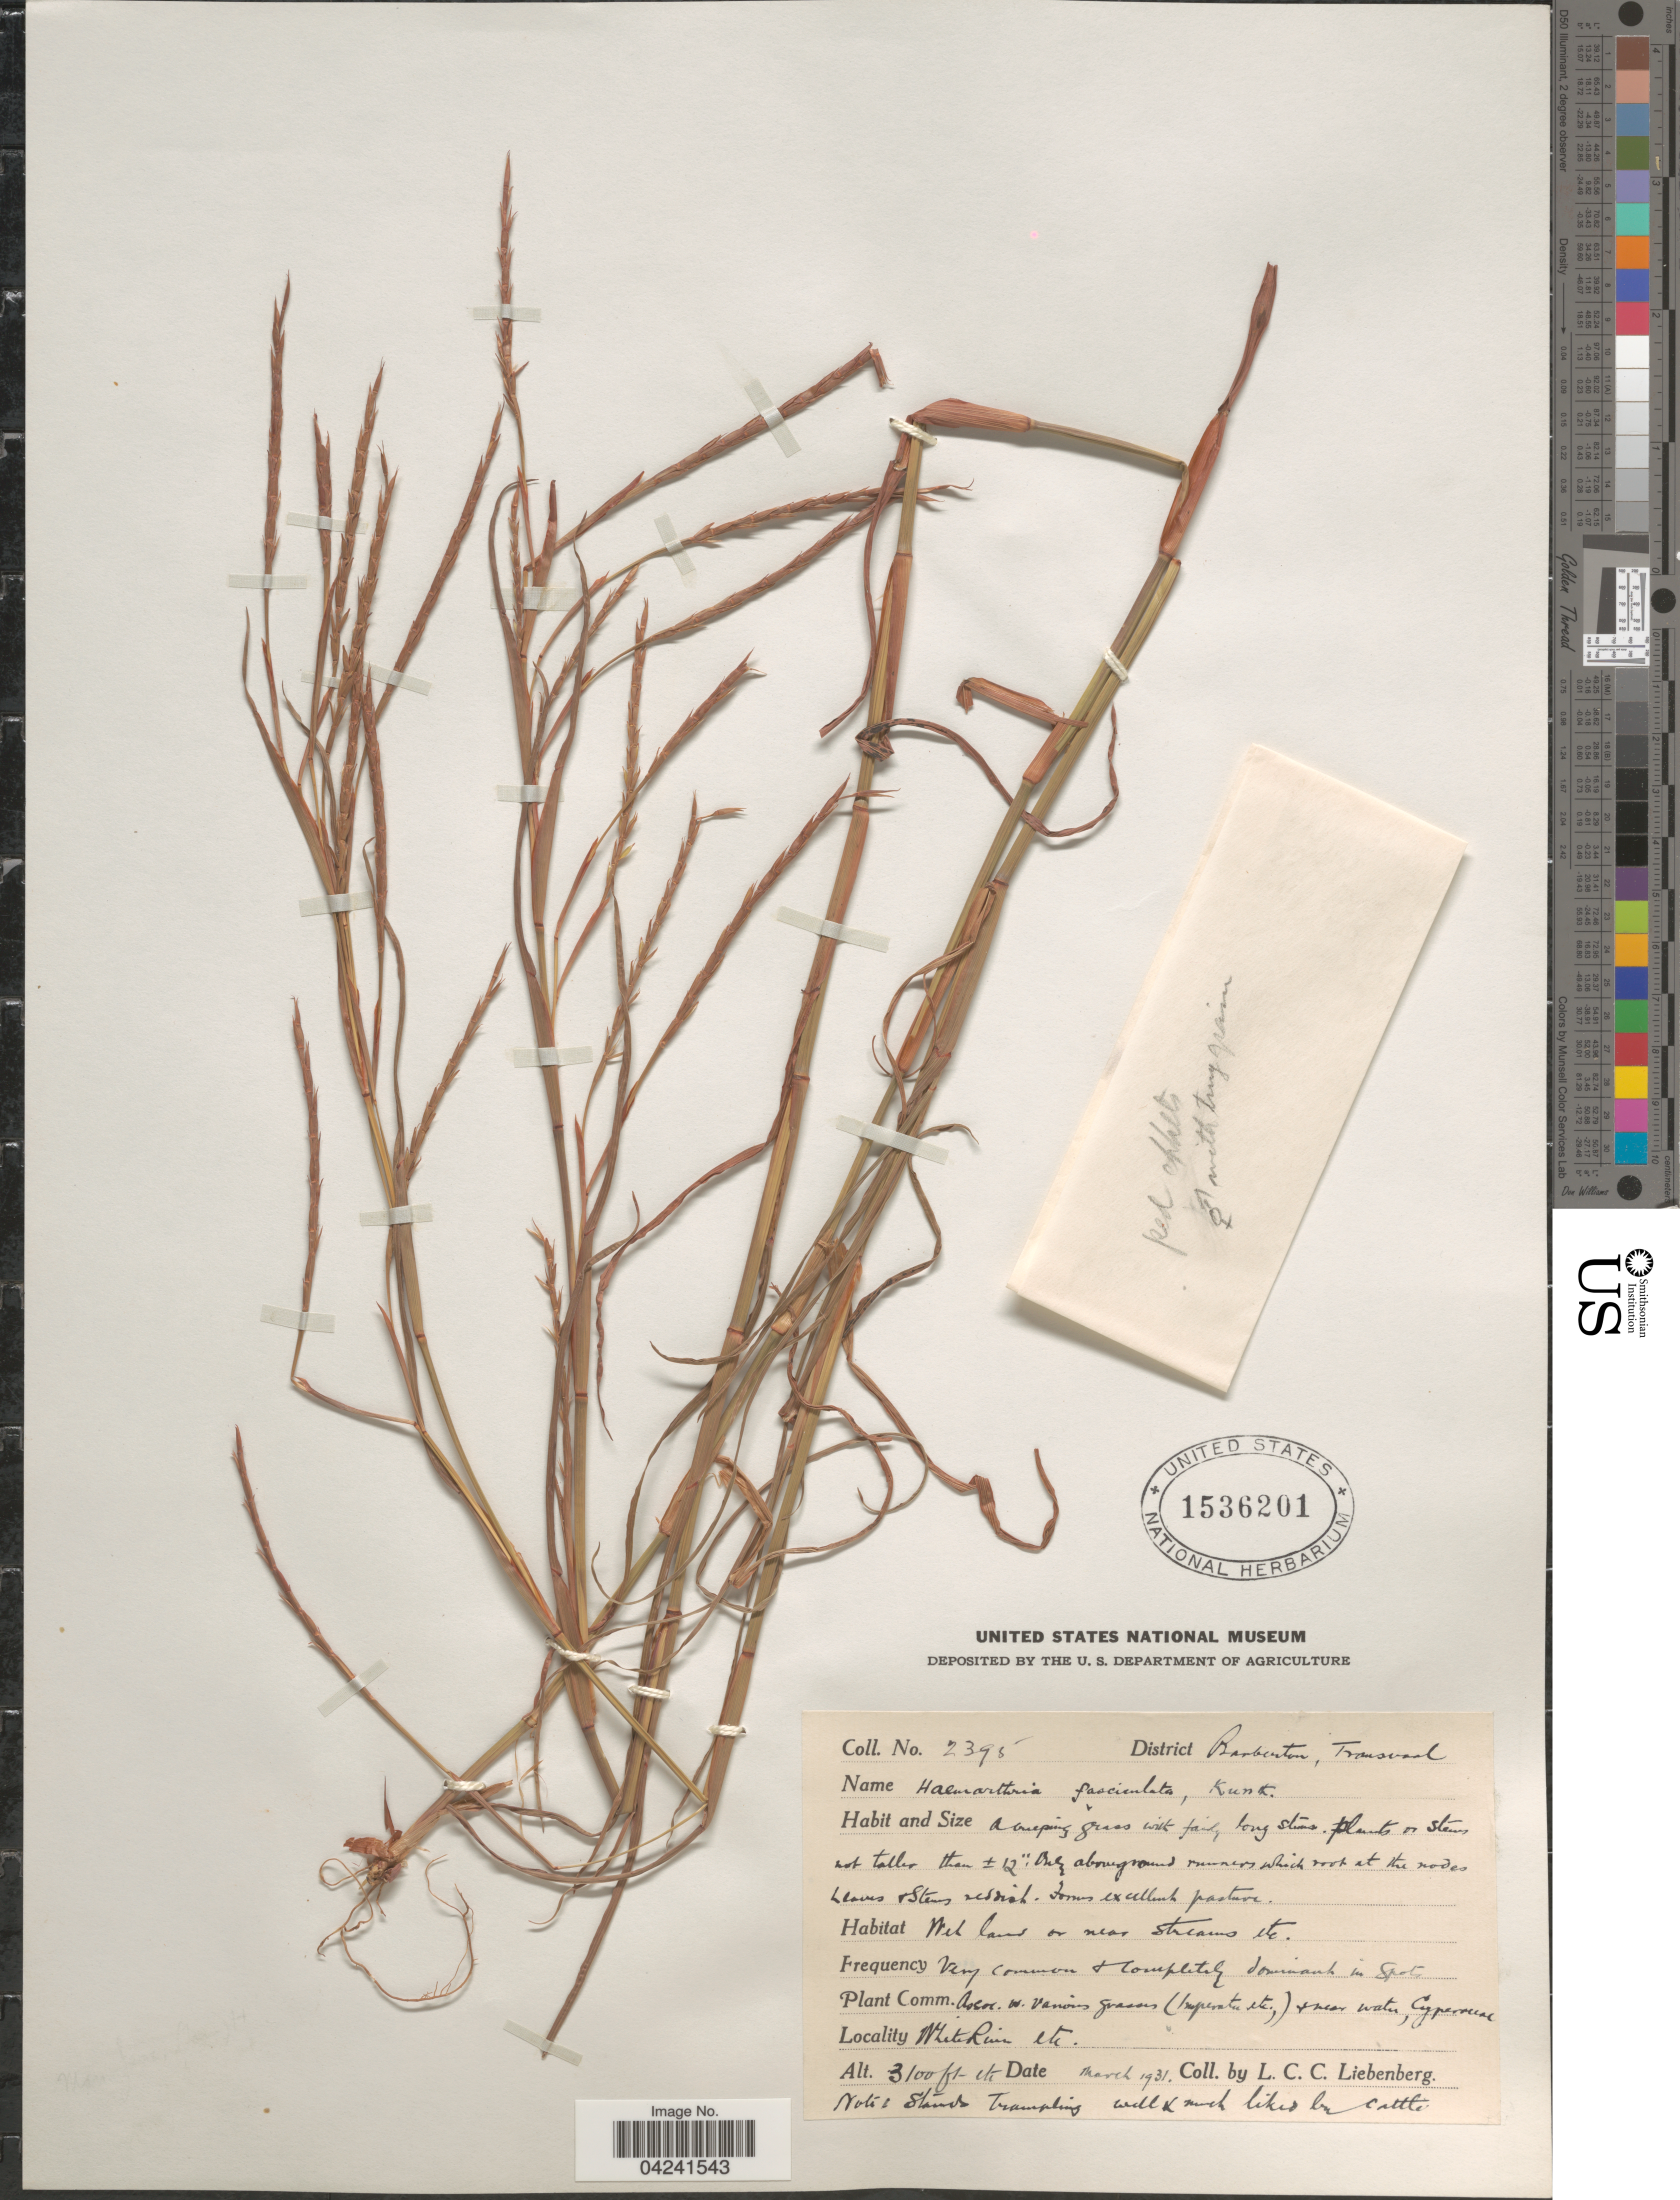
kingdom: Plantae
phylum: Tracheophyta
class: Liliopsida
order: Poales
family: Poaceae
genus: Hemarthria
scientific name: Hemarthria altissima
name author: (Poir.) Stapf & C. E. Hubb.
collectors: L. Liebenberg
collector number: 2395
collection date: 1931-03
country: South Africa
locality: District Barberton, Transvaal. White River etc.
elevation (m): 945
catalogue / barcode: US 1536201